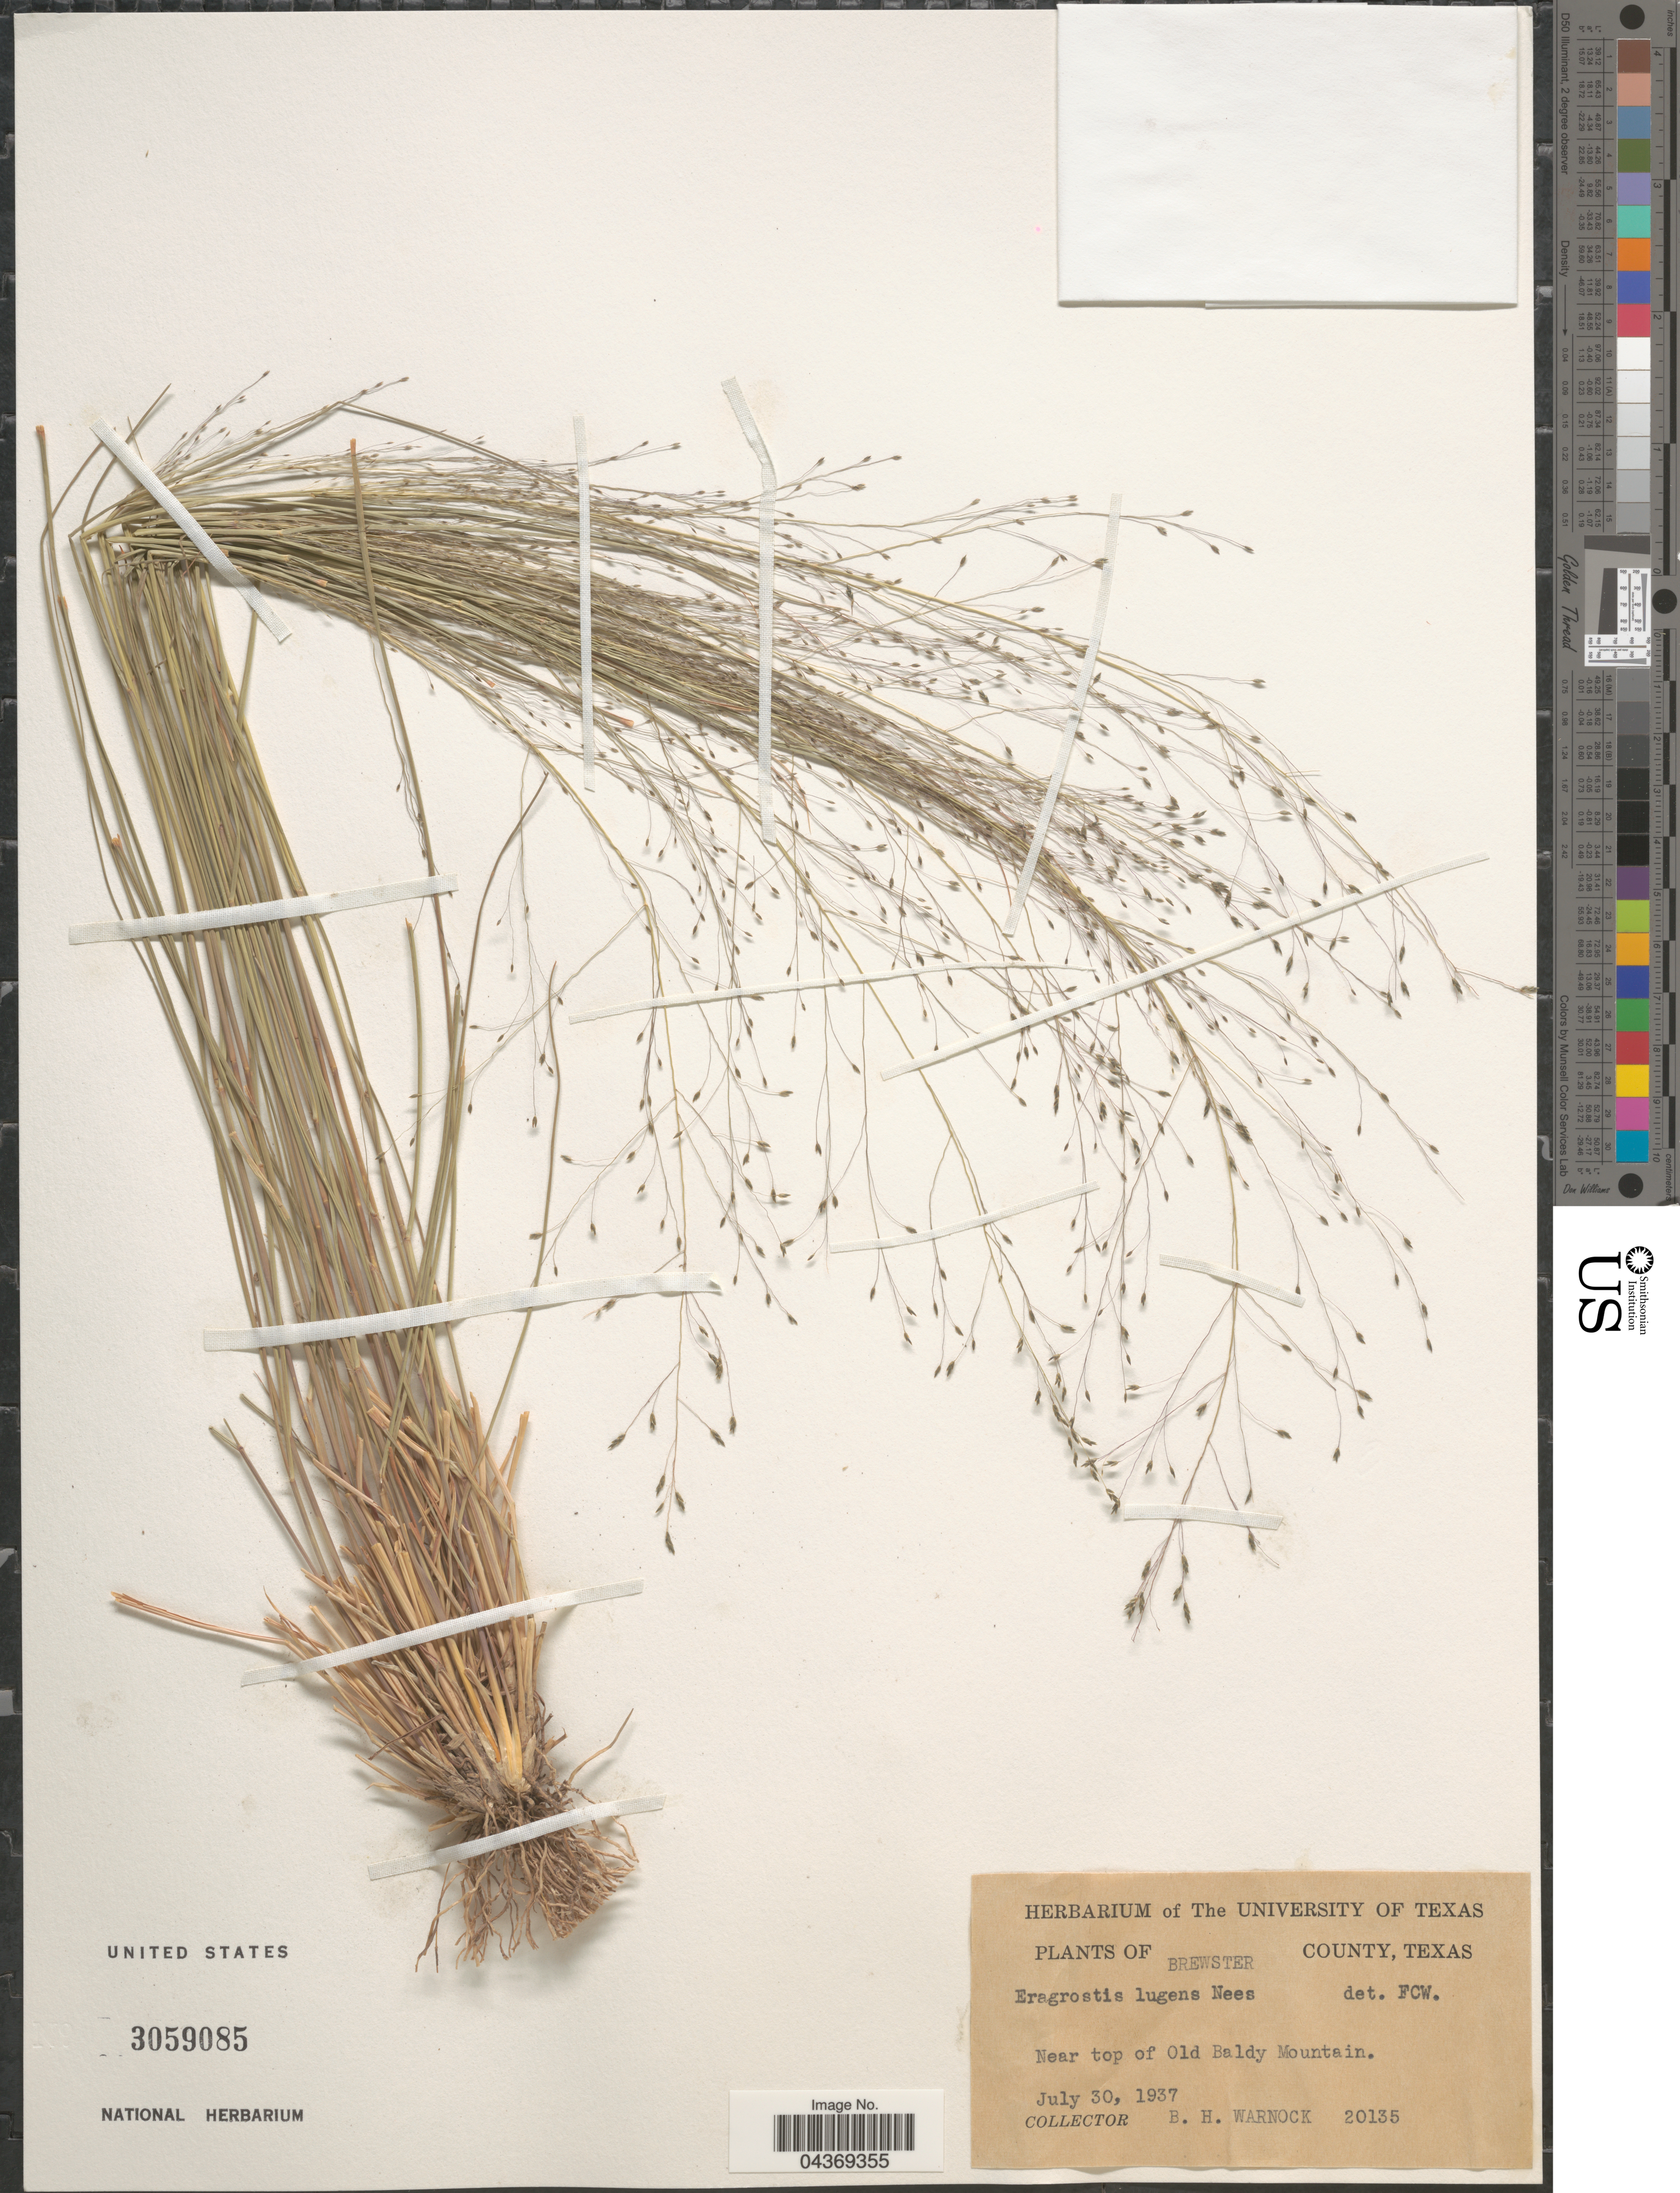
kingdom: Plantae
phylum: Tracheophyta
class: Liliopsida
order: Poales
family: Poaceae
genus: Eragrostis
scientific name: Eragrostis lugens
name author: Nees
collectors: B. H. Warnock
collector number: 20135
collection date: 1937-07-30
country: United States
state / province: Texas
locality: Brewster County. Near top of Old Baldy Mountain.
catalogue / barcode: US 3059085